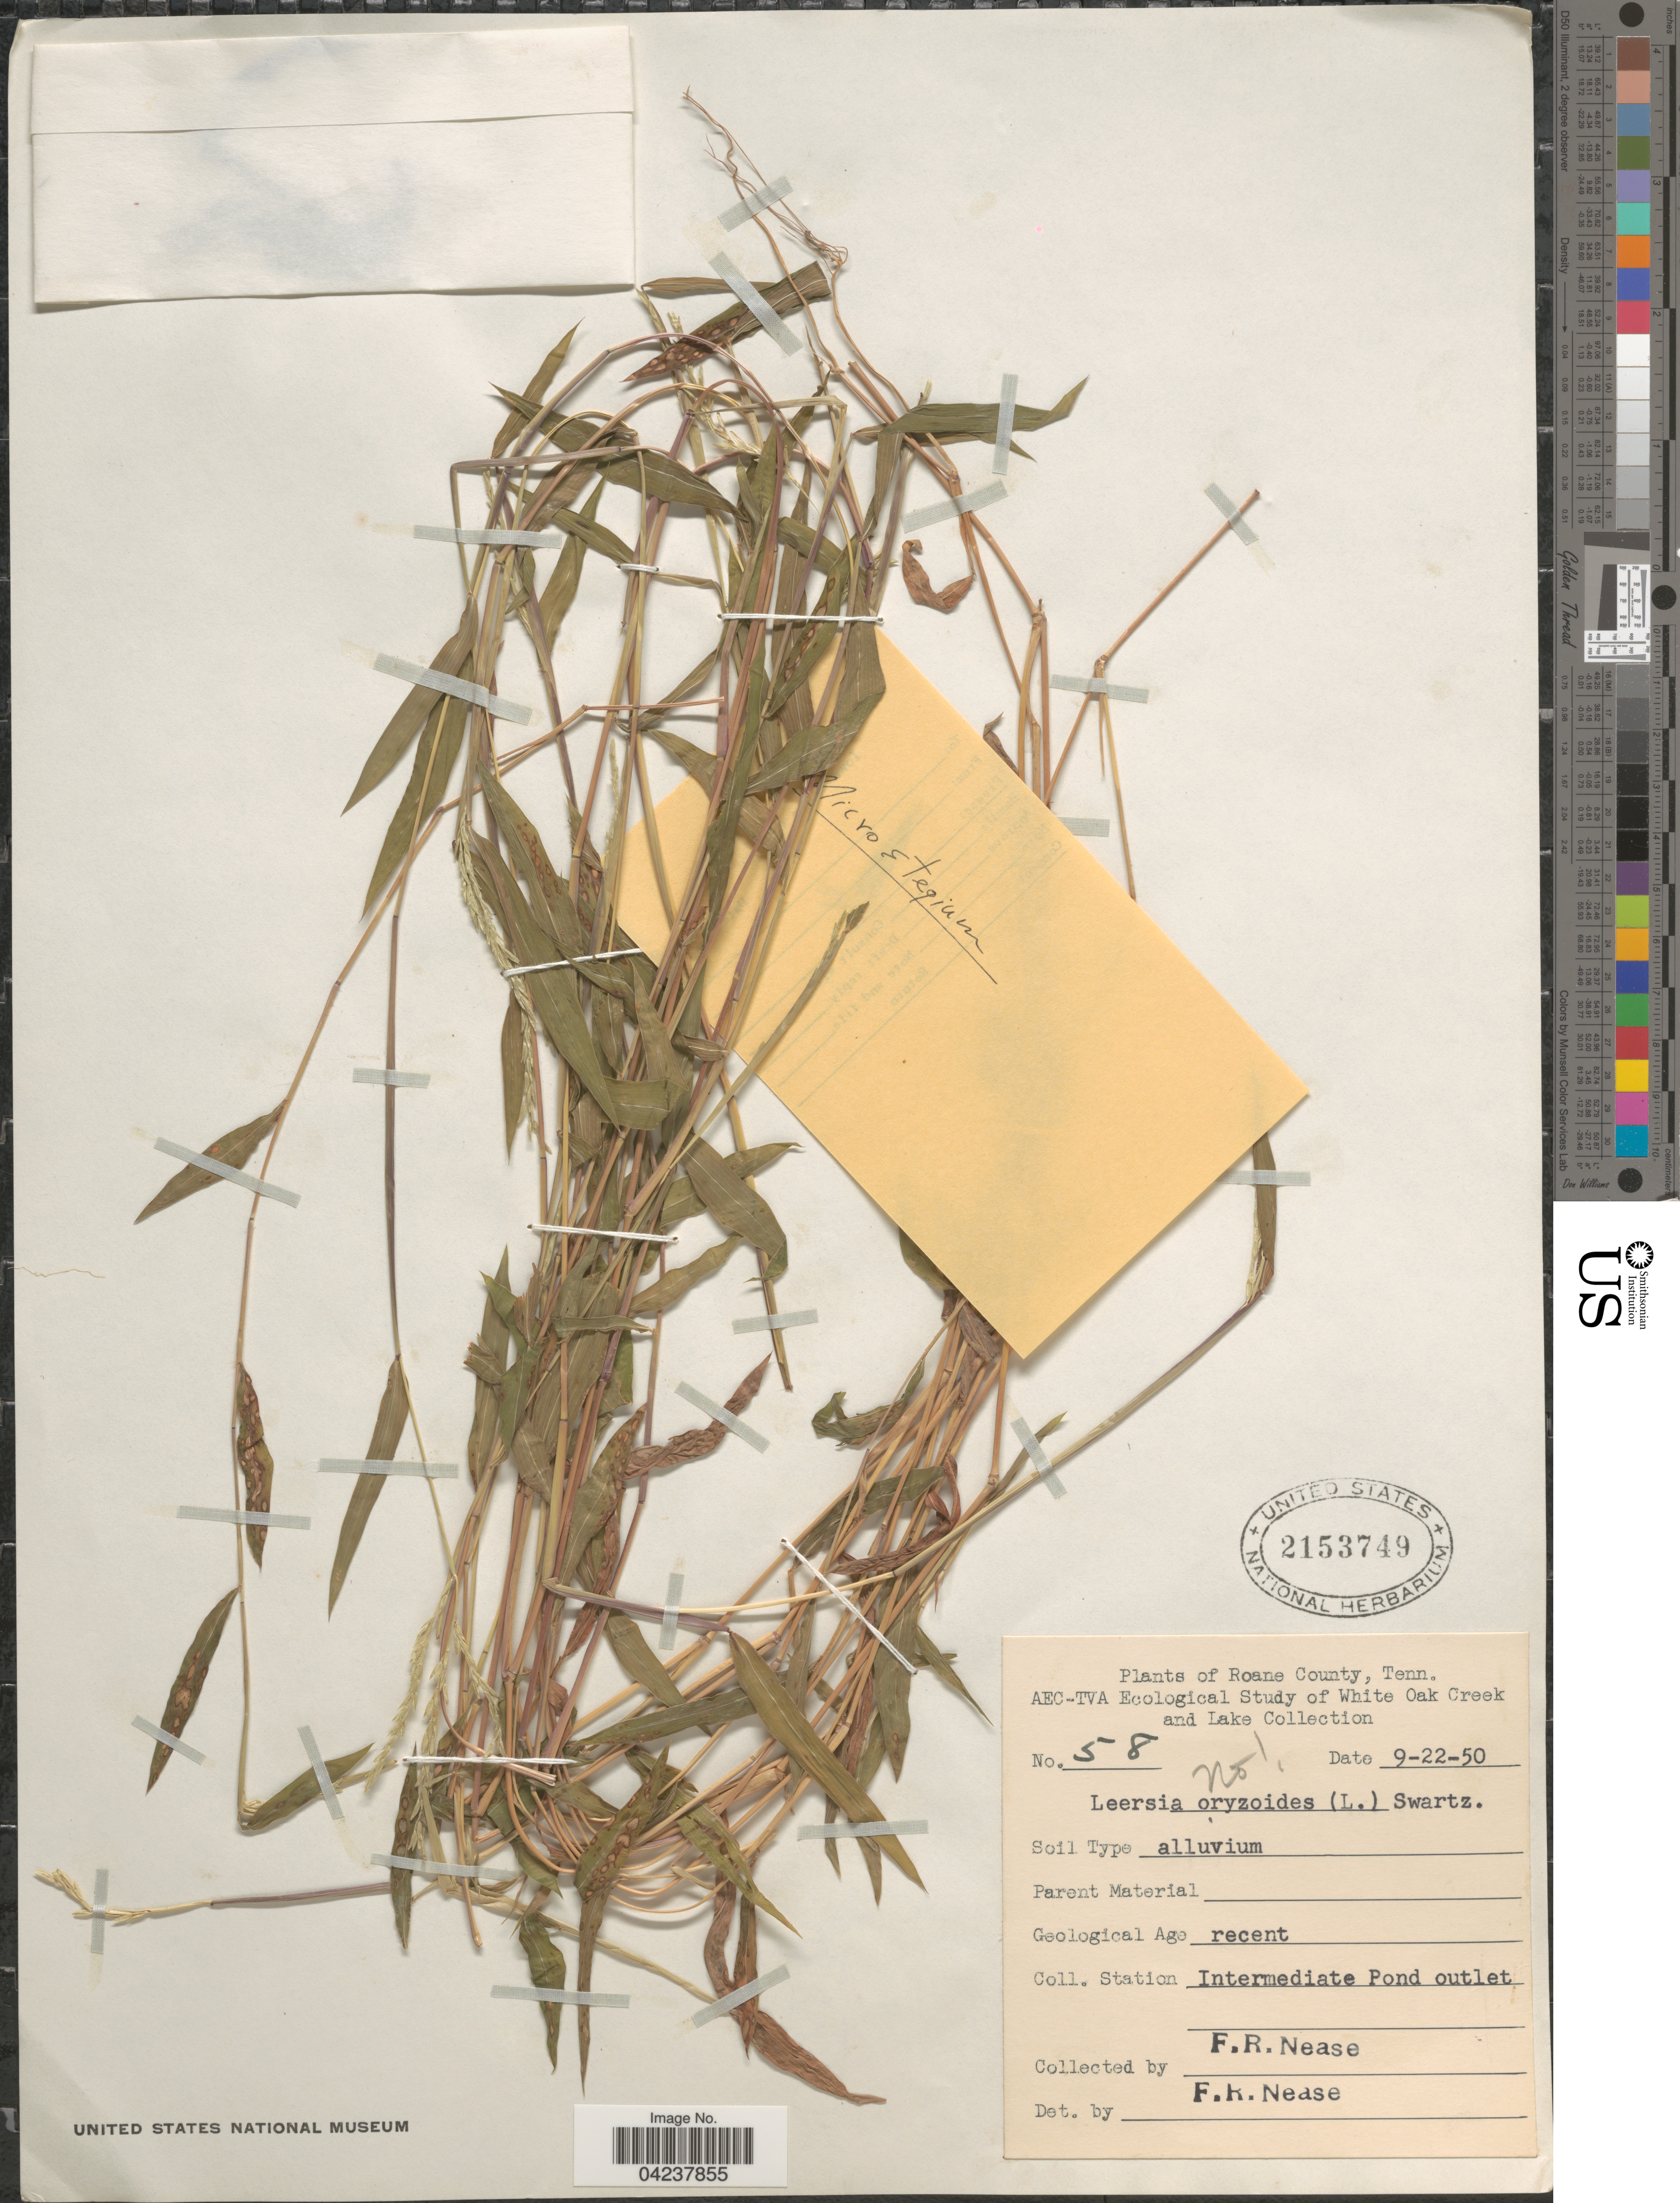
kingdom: Plantae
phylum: Tracheophyta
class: Liliopsida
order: Poales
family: Poaceae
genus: Microstegium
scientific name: Microstegium vimineum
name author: (Trin.) A. Camus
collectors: F. Nease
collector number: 58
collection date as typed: Transcribed d/m/y: 22/9/50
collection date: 1950-09-22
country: United States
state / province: Tennessee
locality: Roane County. Station Intermediate Pond outlet.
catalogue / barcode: US 2153749